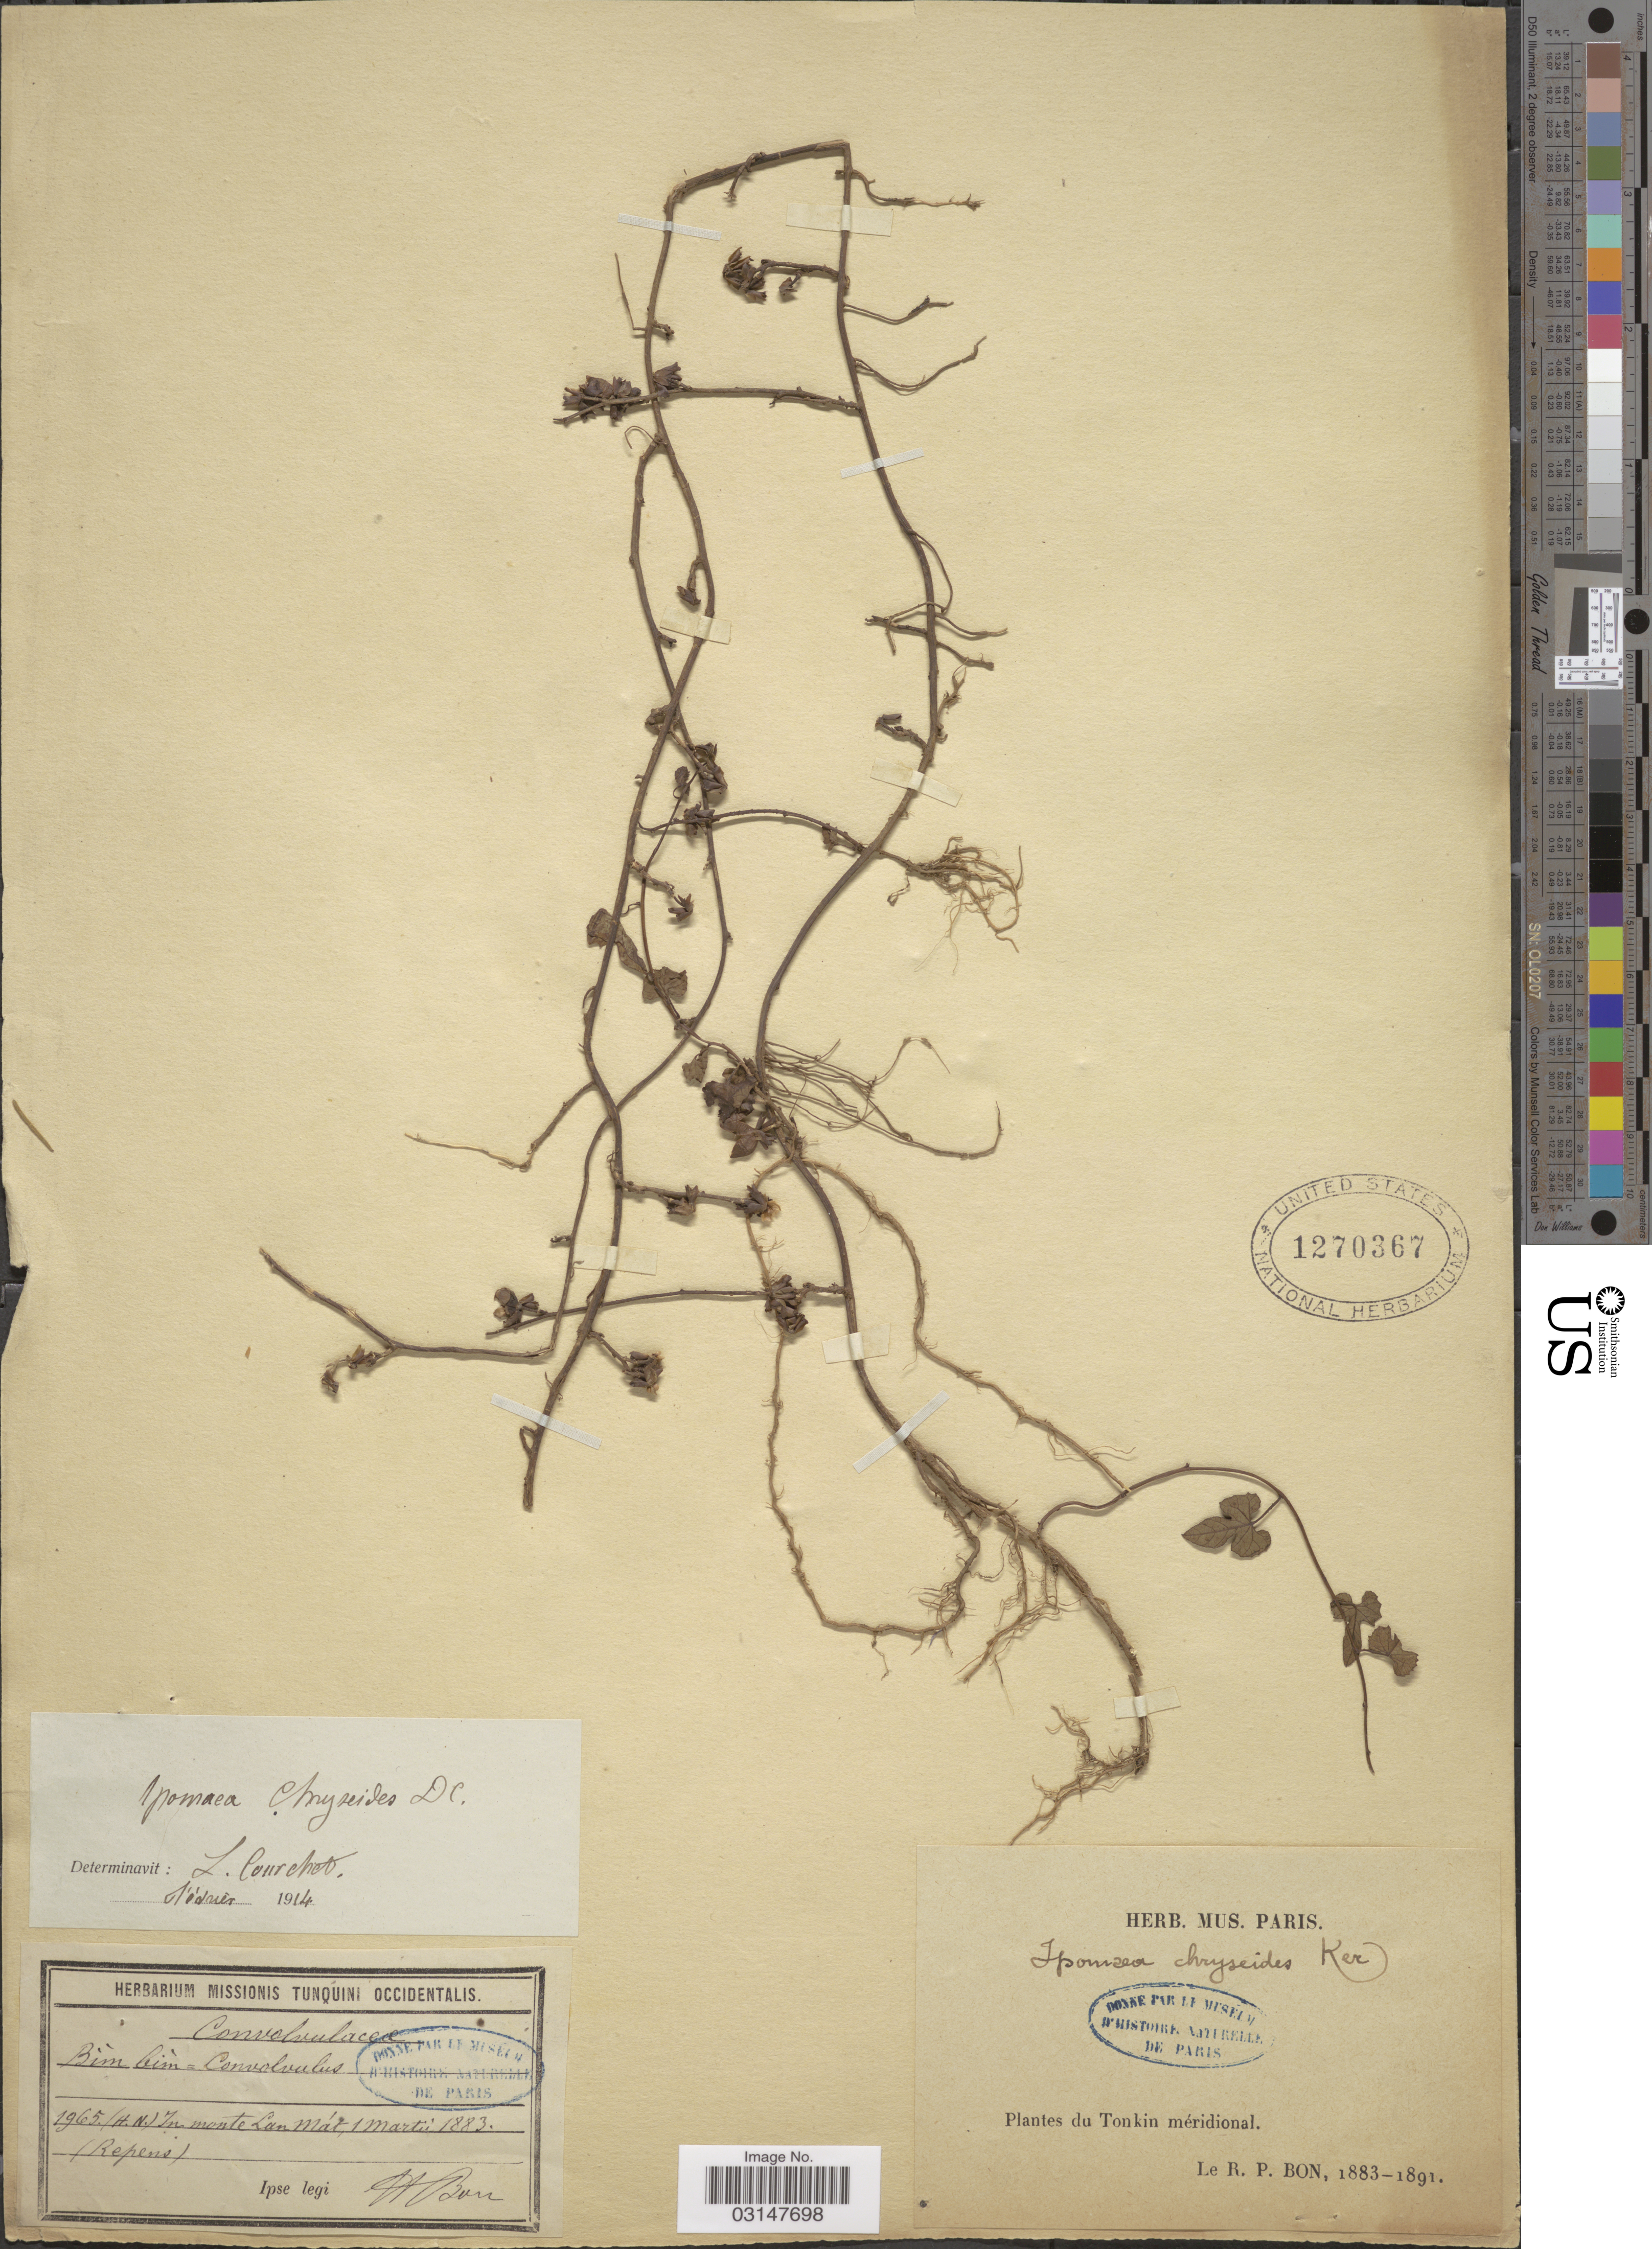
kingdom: Plantae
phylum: Tracheophyta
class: Magnoliopsida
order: Solanales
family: Convolvulaceae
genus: Merremia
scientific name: Merremia chryseides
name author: (Ker Gawl.) Hallier f.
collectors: R. Bon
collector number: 1965?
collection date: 1883-03-01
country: Vietnam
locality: Tonkin méridional. (H.N.) In monte Lan Mát.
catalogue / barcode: US 1270367